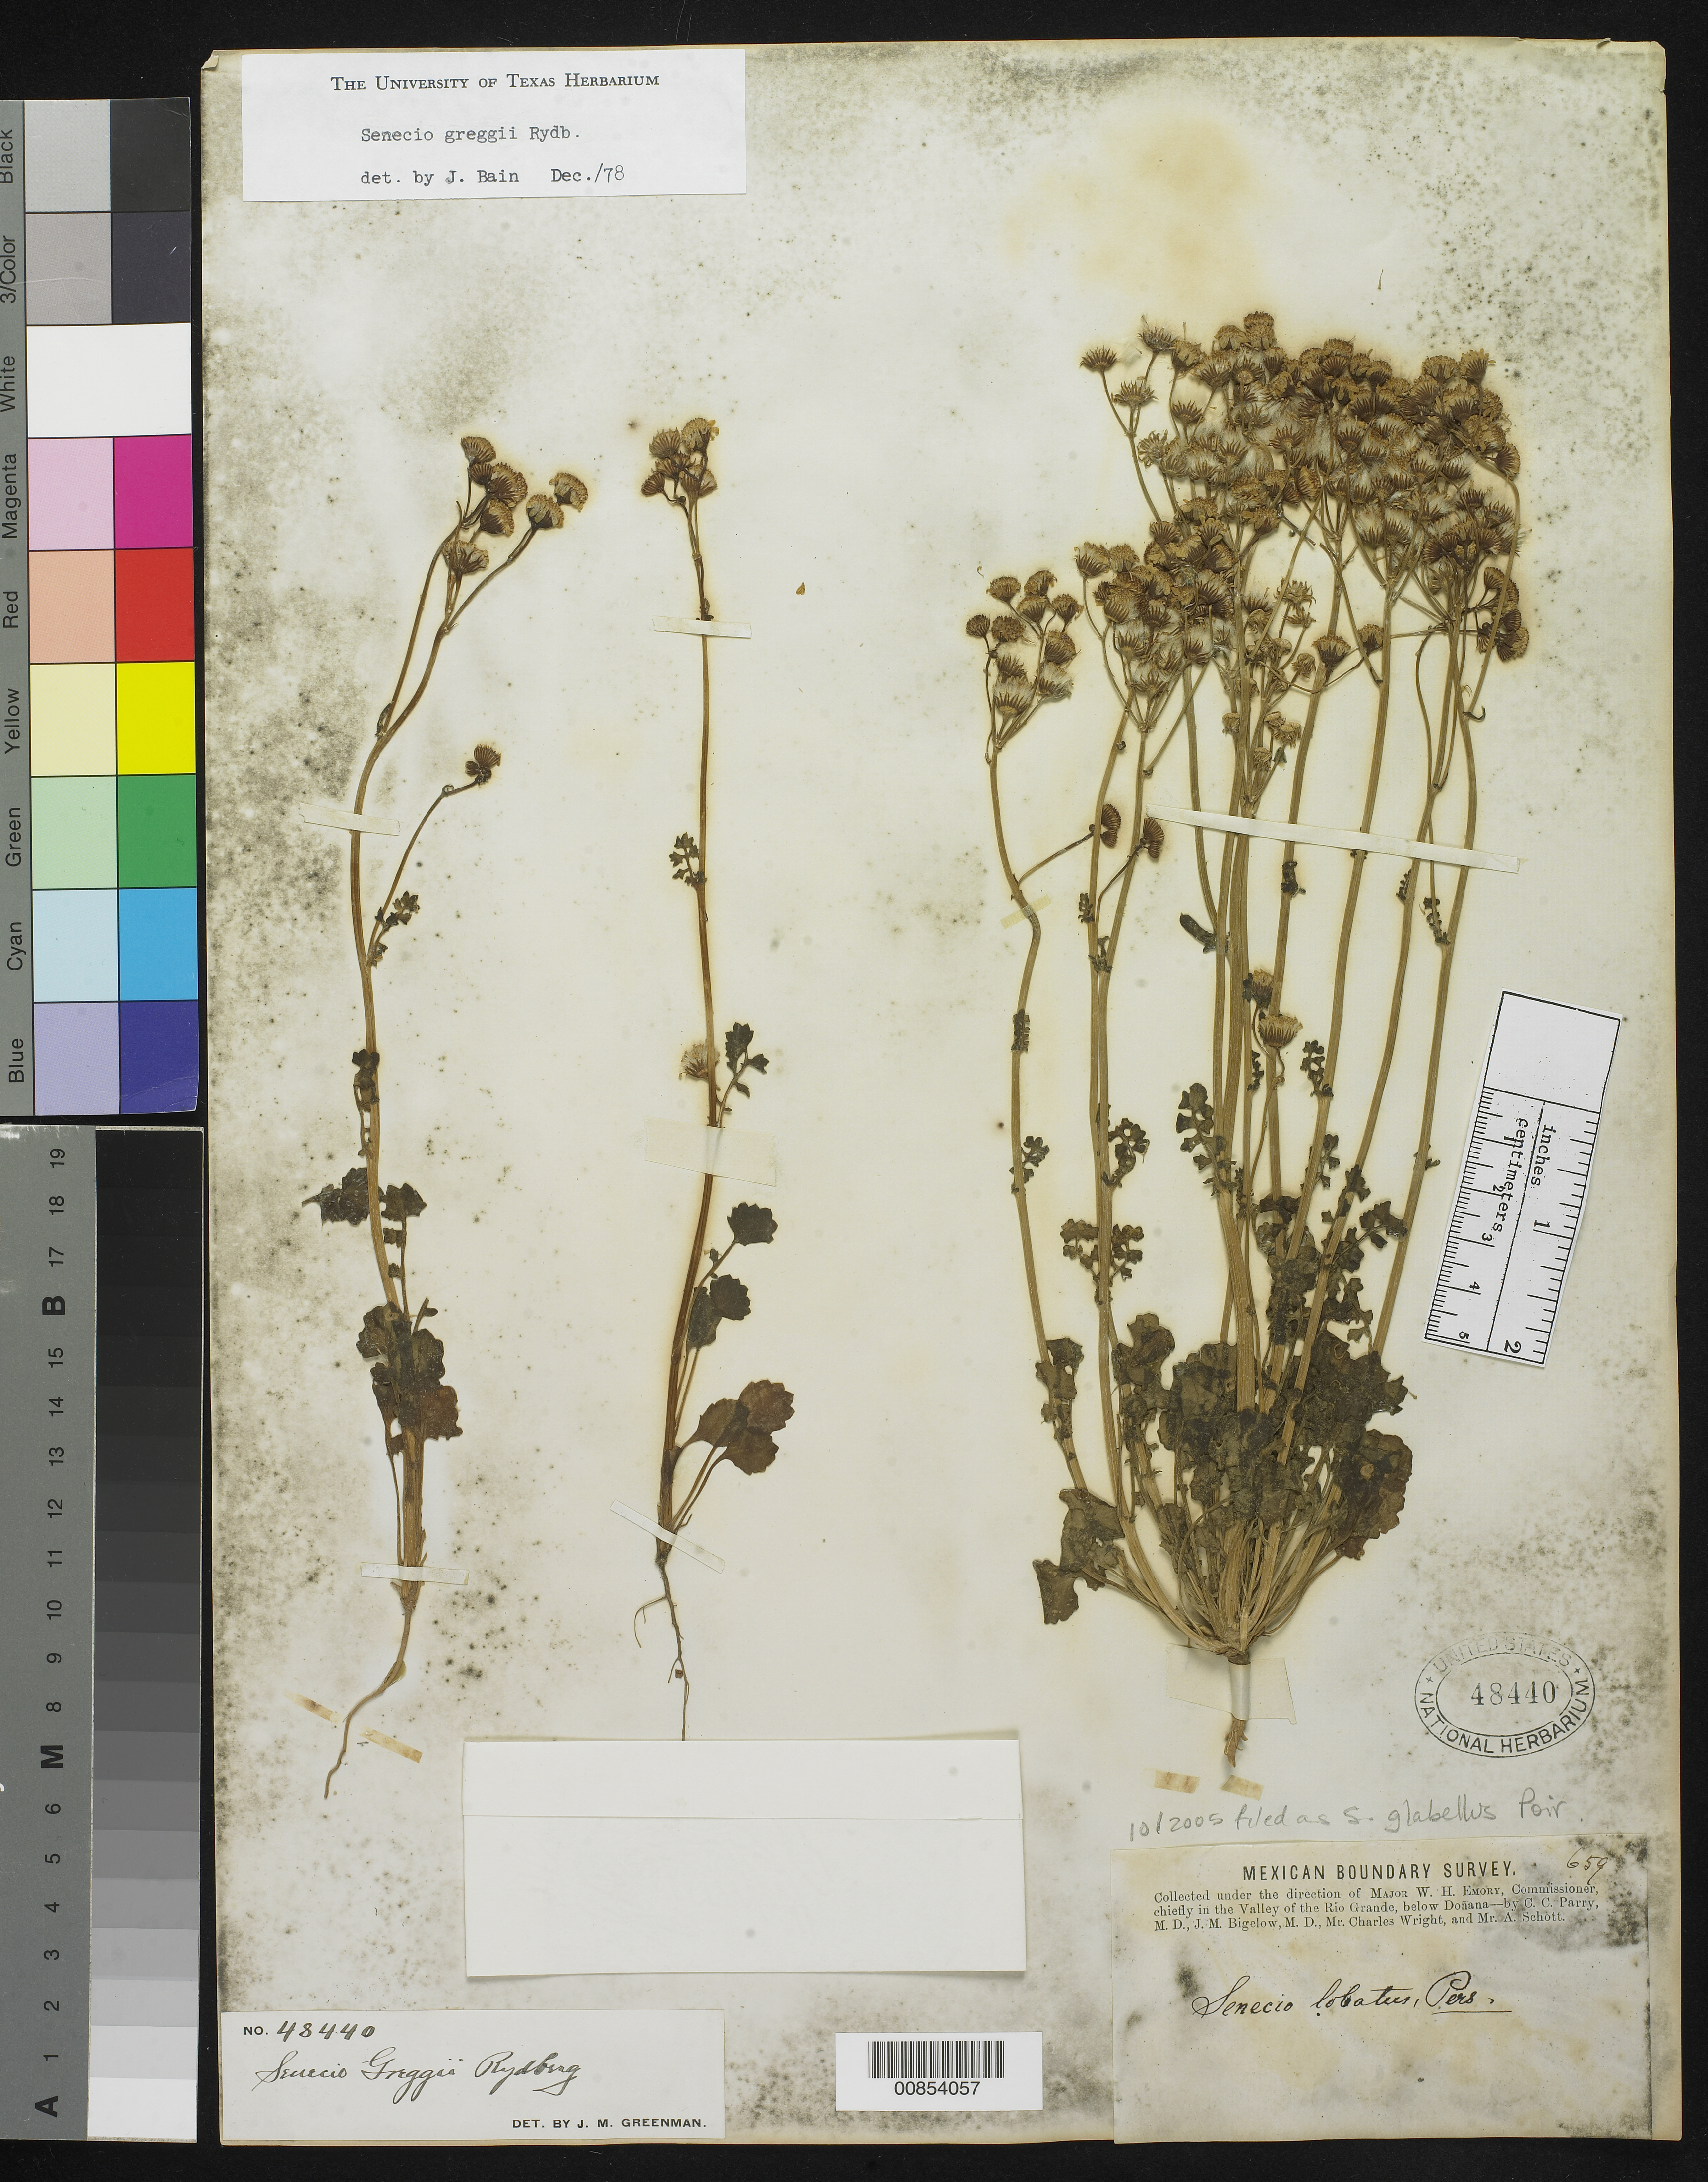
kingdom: Plantae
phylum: Tracheophyta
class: Magnoliopsida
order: Asterales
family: Asteraceae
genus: Packera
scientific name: Packera glabella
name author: (Poir.) C. Jeffrey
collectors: C. C. Parry, J. M. Bigelow, C. Wright & A. C. V. Schott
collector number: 659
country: United States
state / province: New Mexico / Texas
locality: Valley of the Rio Grande, below Doñana.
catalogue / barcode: US 48440